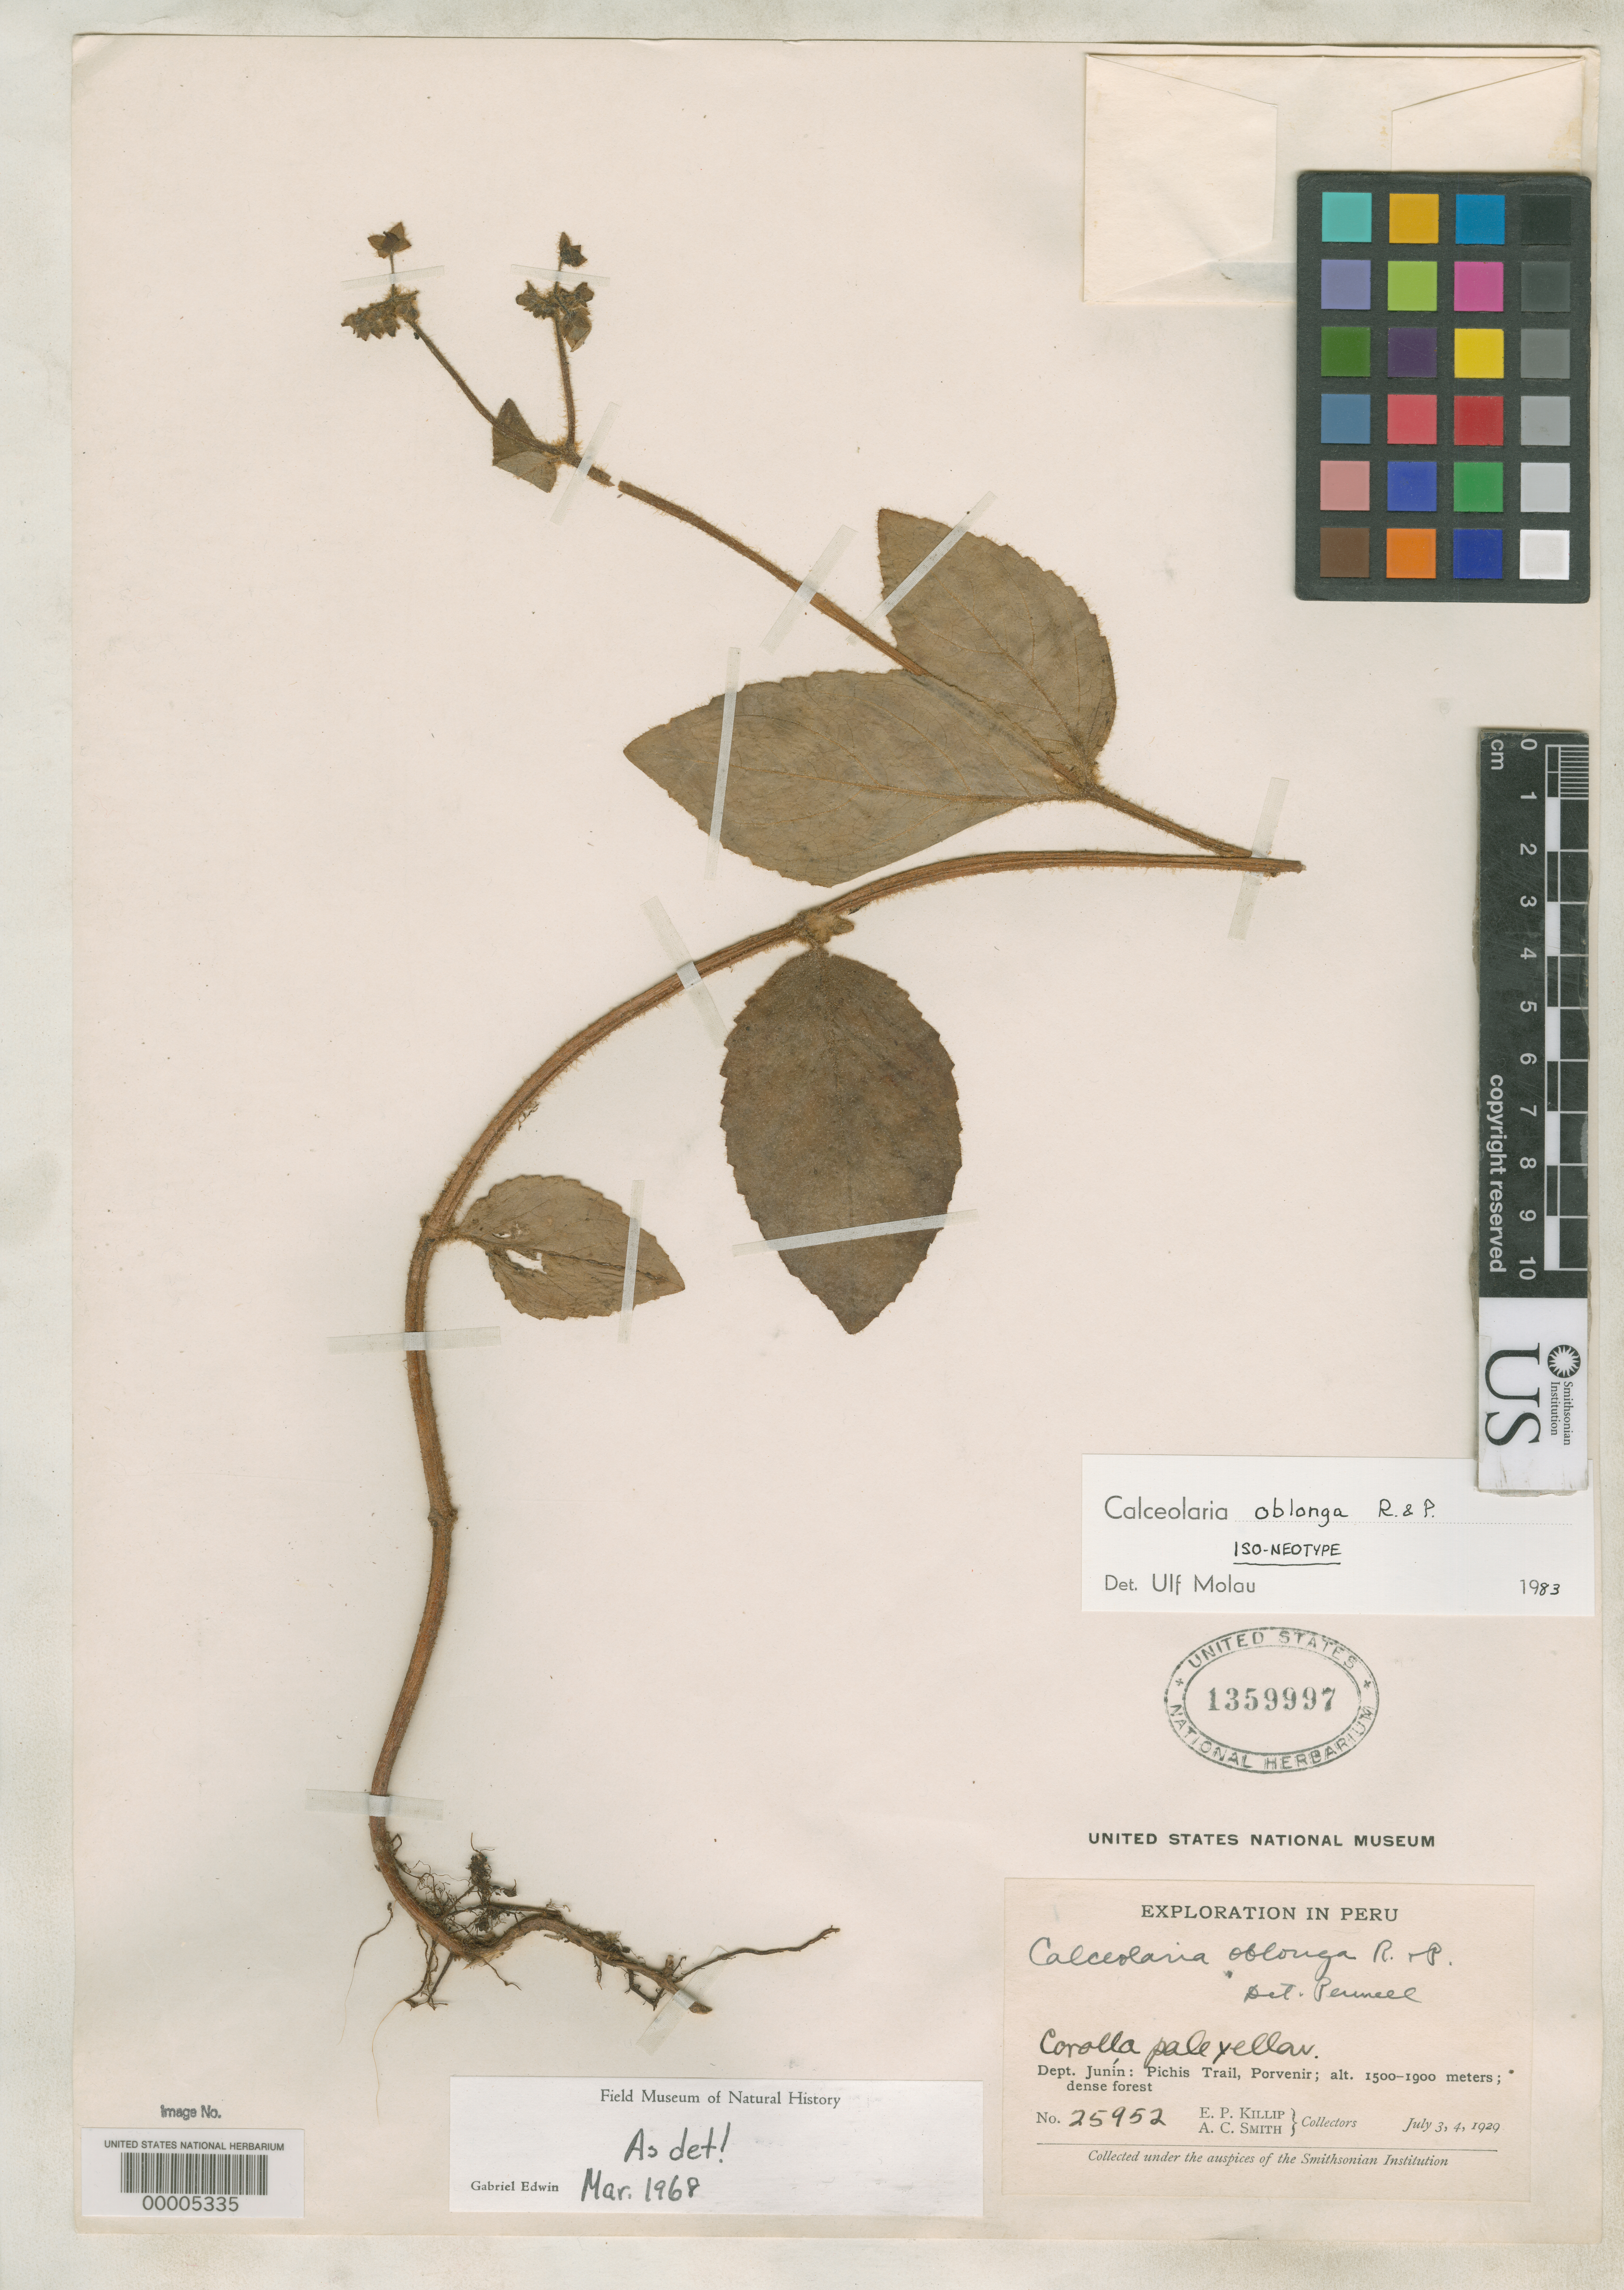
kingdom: Plantae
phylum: Tracheophyta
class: Magnoliopsida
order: Lamiales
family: Calceolariaceae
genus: Calceolaria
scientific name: Calceolaria oblonga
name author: Ruiz & Pav.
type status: Isoneotype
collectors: E. P. Killip & A. C. Smith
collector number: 25952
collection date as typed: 03 Jul 1929 to 04 Jul 1929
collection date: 1929-07-03/1929-07-04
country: Peru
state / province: Junín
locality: Porvenir, Pichis Trail.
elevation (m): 1500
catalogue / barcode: US 1359997